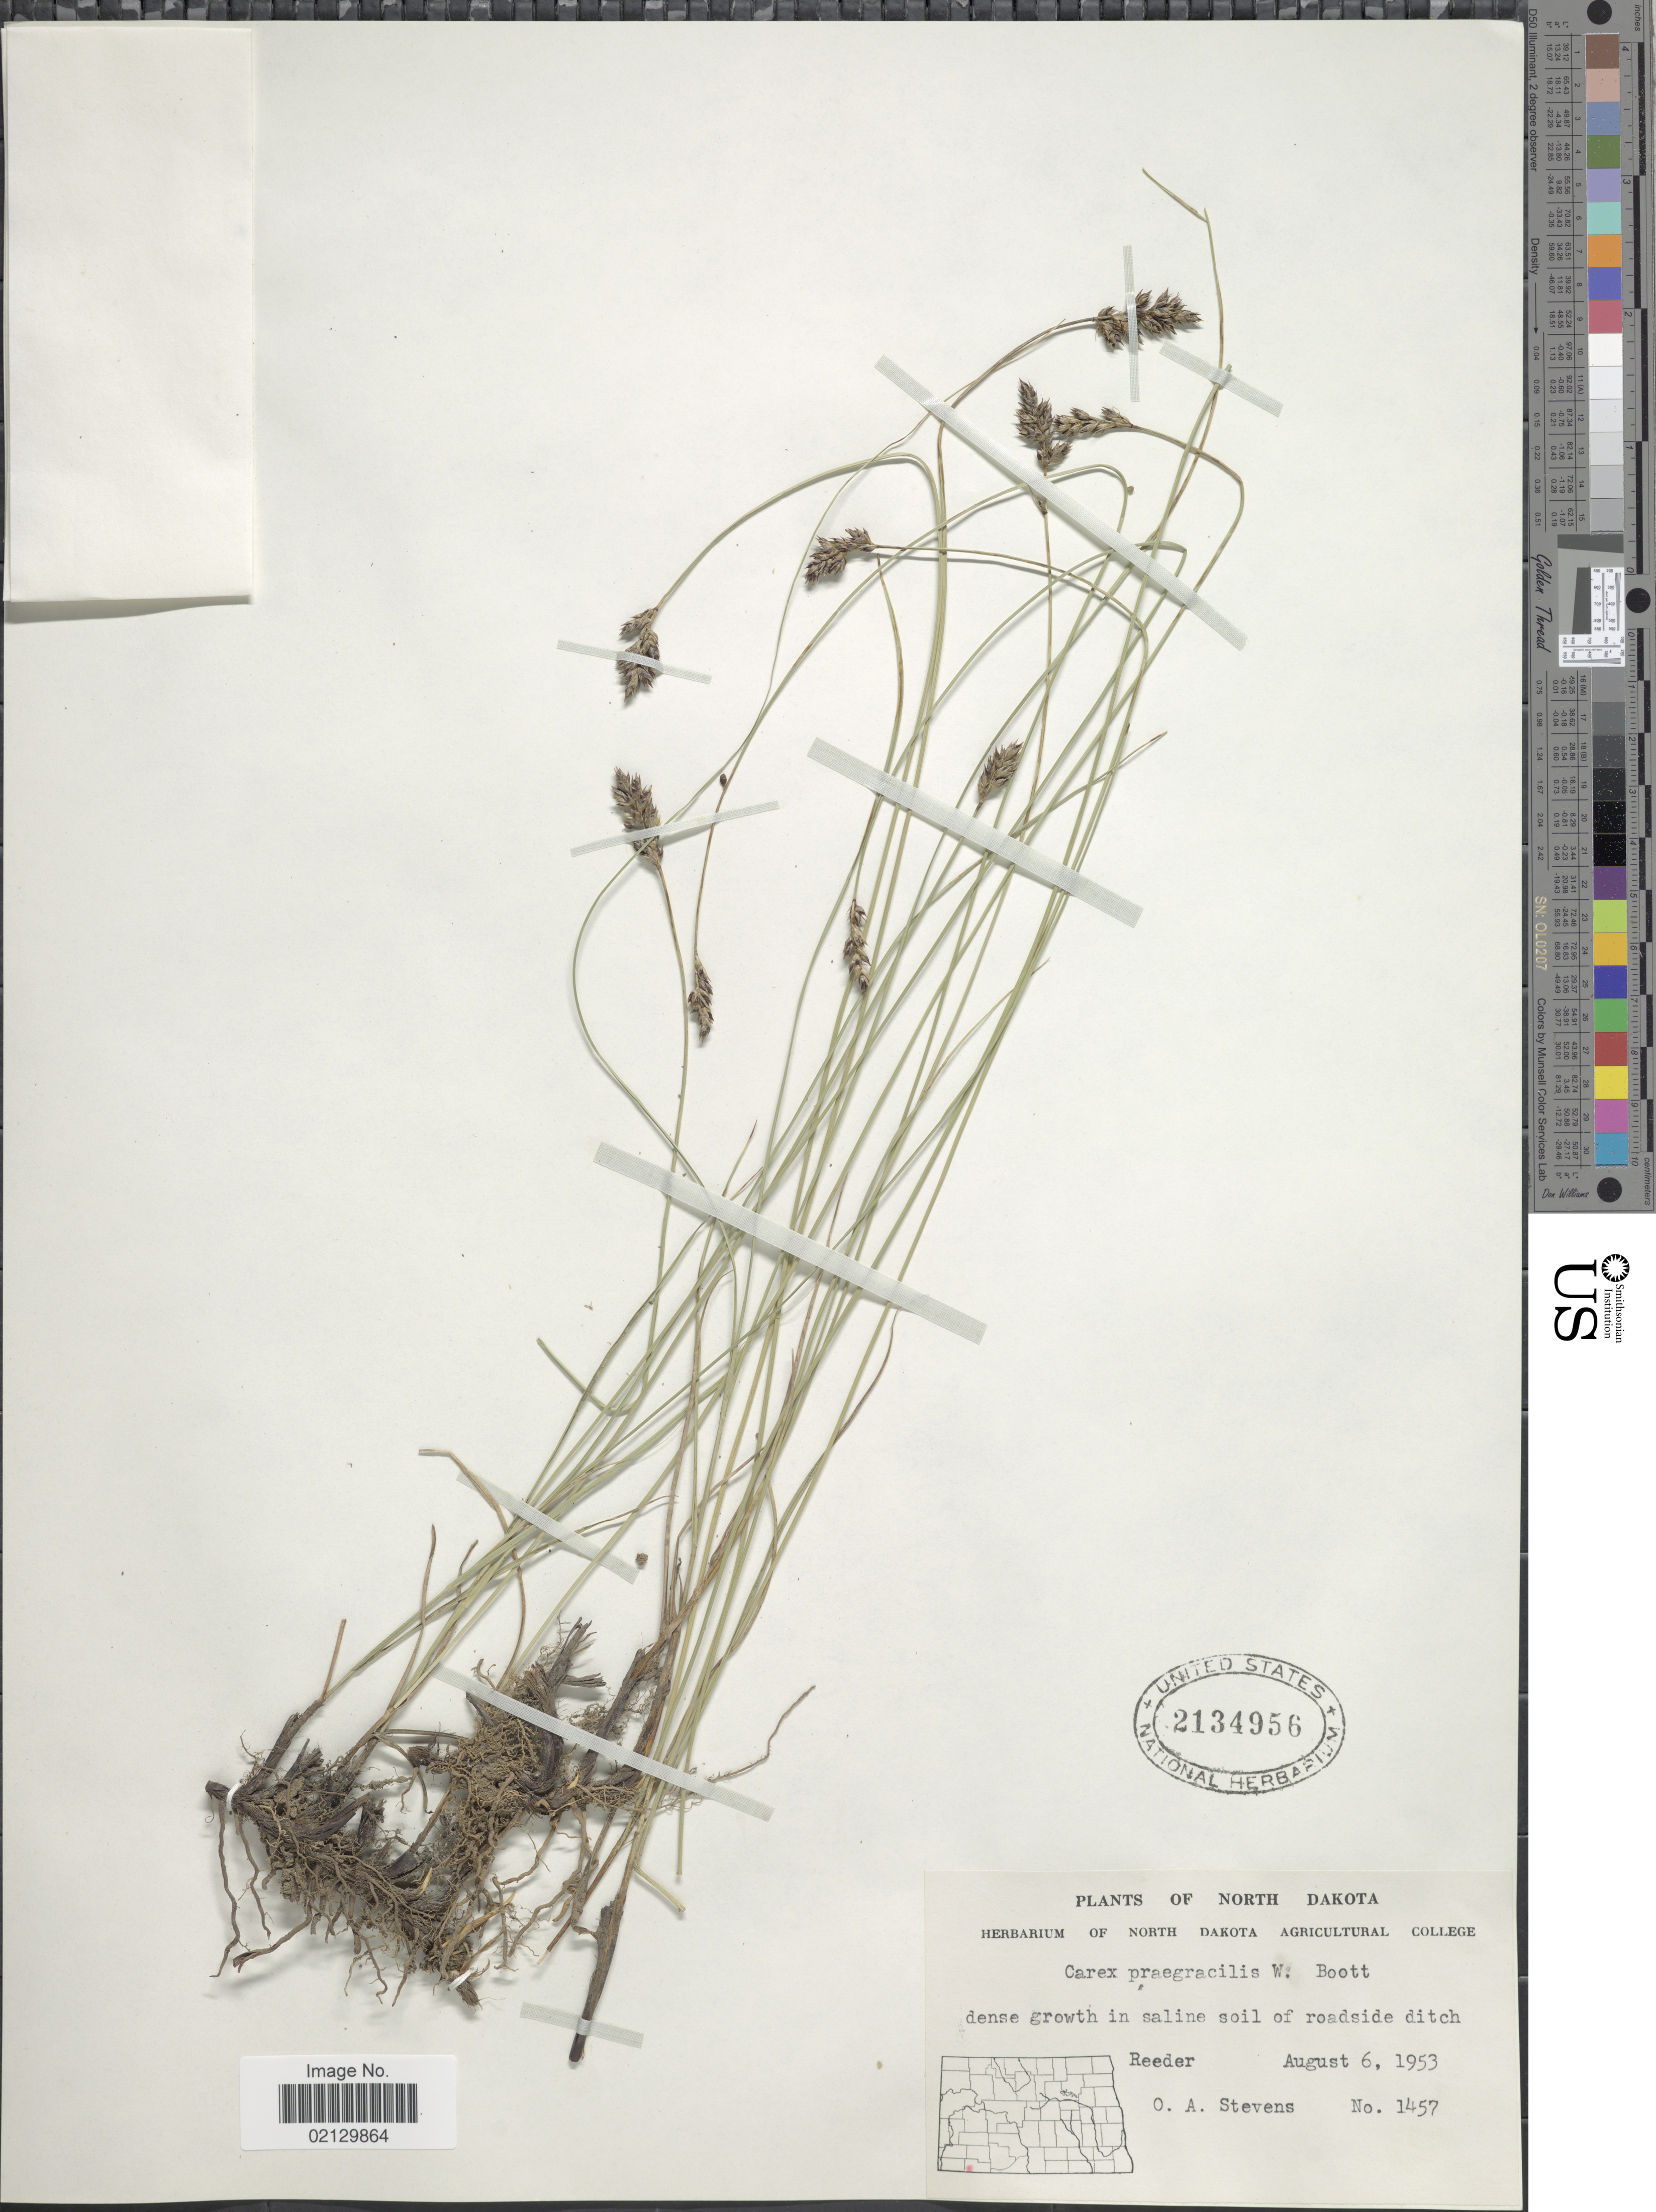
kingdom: Plantae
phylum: Tracheophyta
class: Liliopsida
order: Poales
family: Cyperaceae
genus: Carex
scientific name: Carex praegracilis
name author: W. Boott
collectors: O. A. Stevens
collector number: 1457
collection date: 1953-08-06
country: United States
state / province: North Dakota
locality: North Dakota, Reeder.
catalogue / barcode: US 2134956